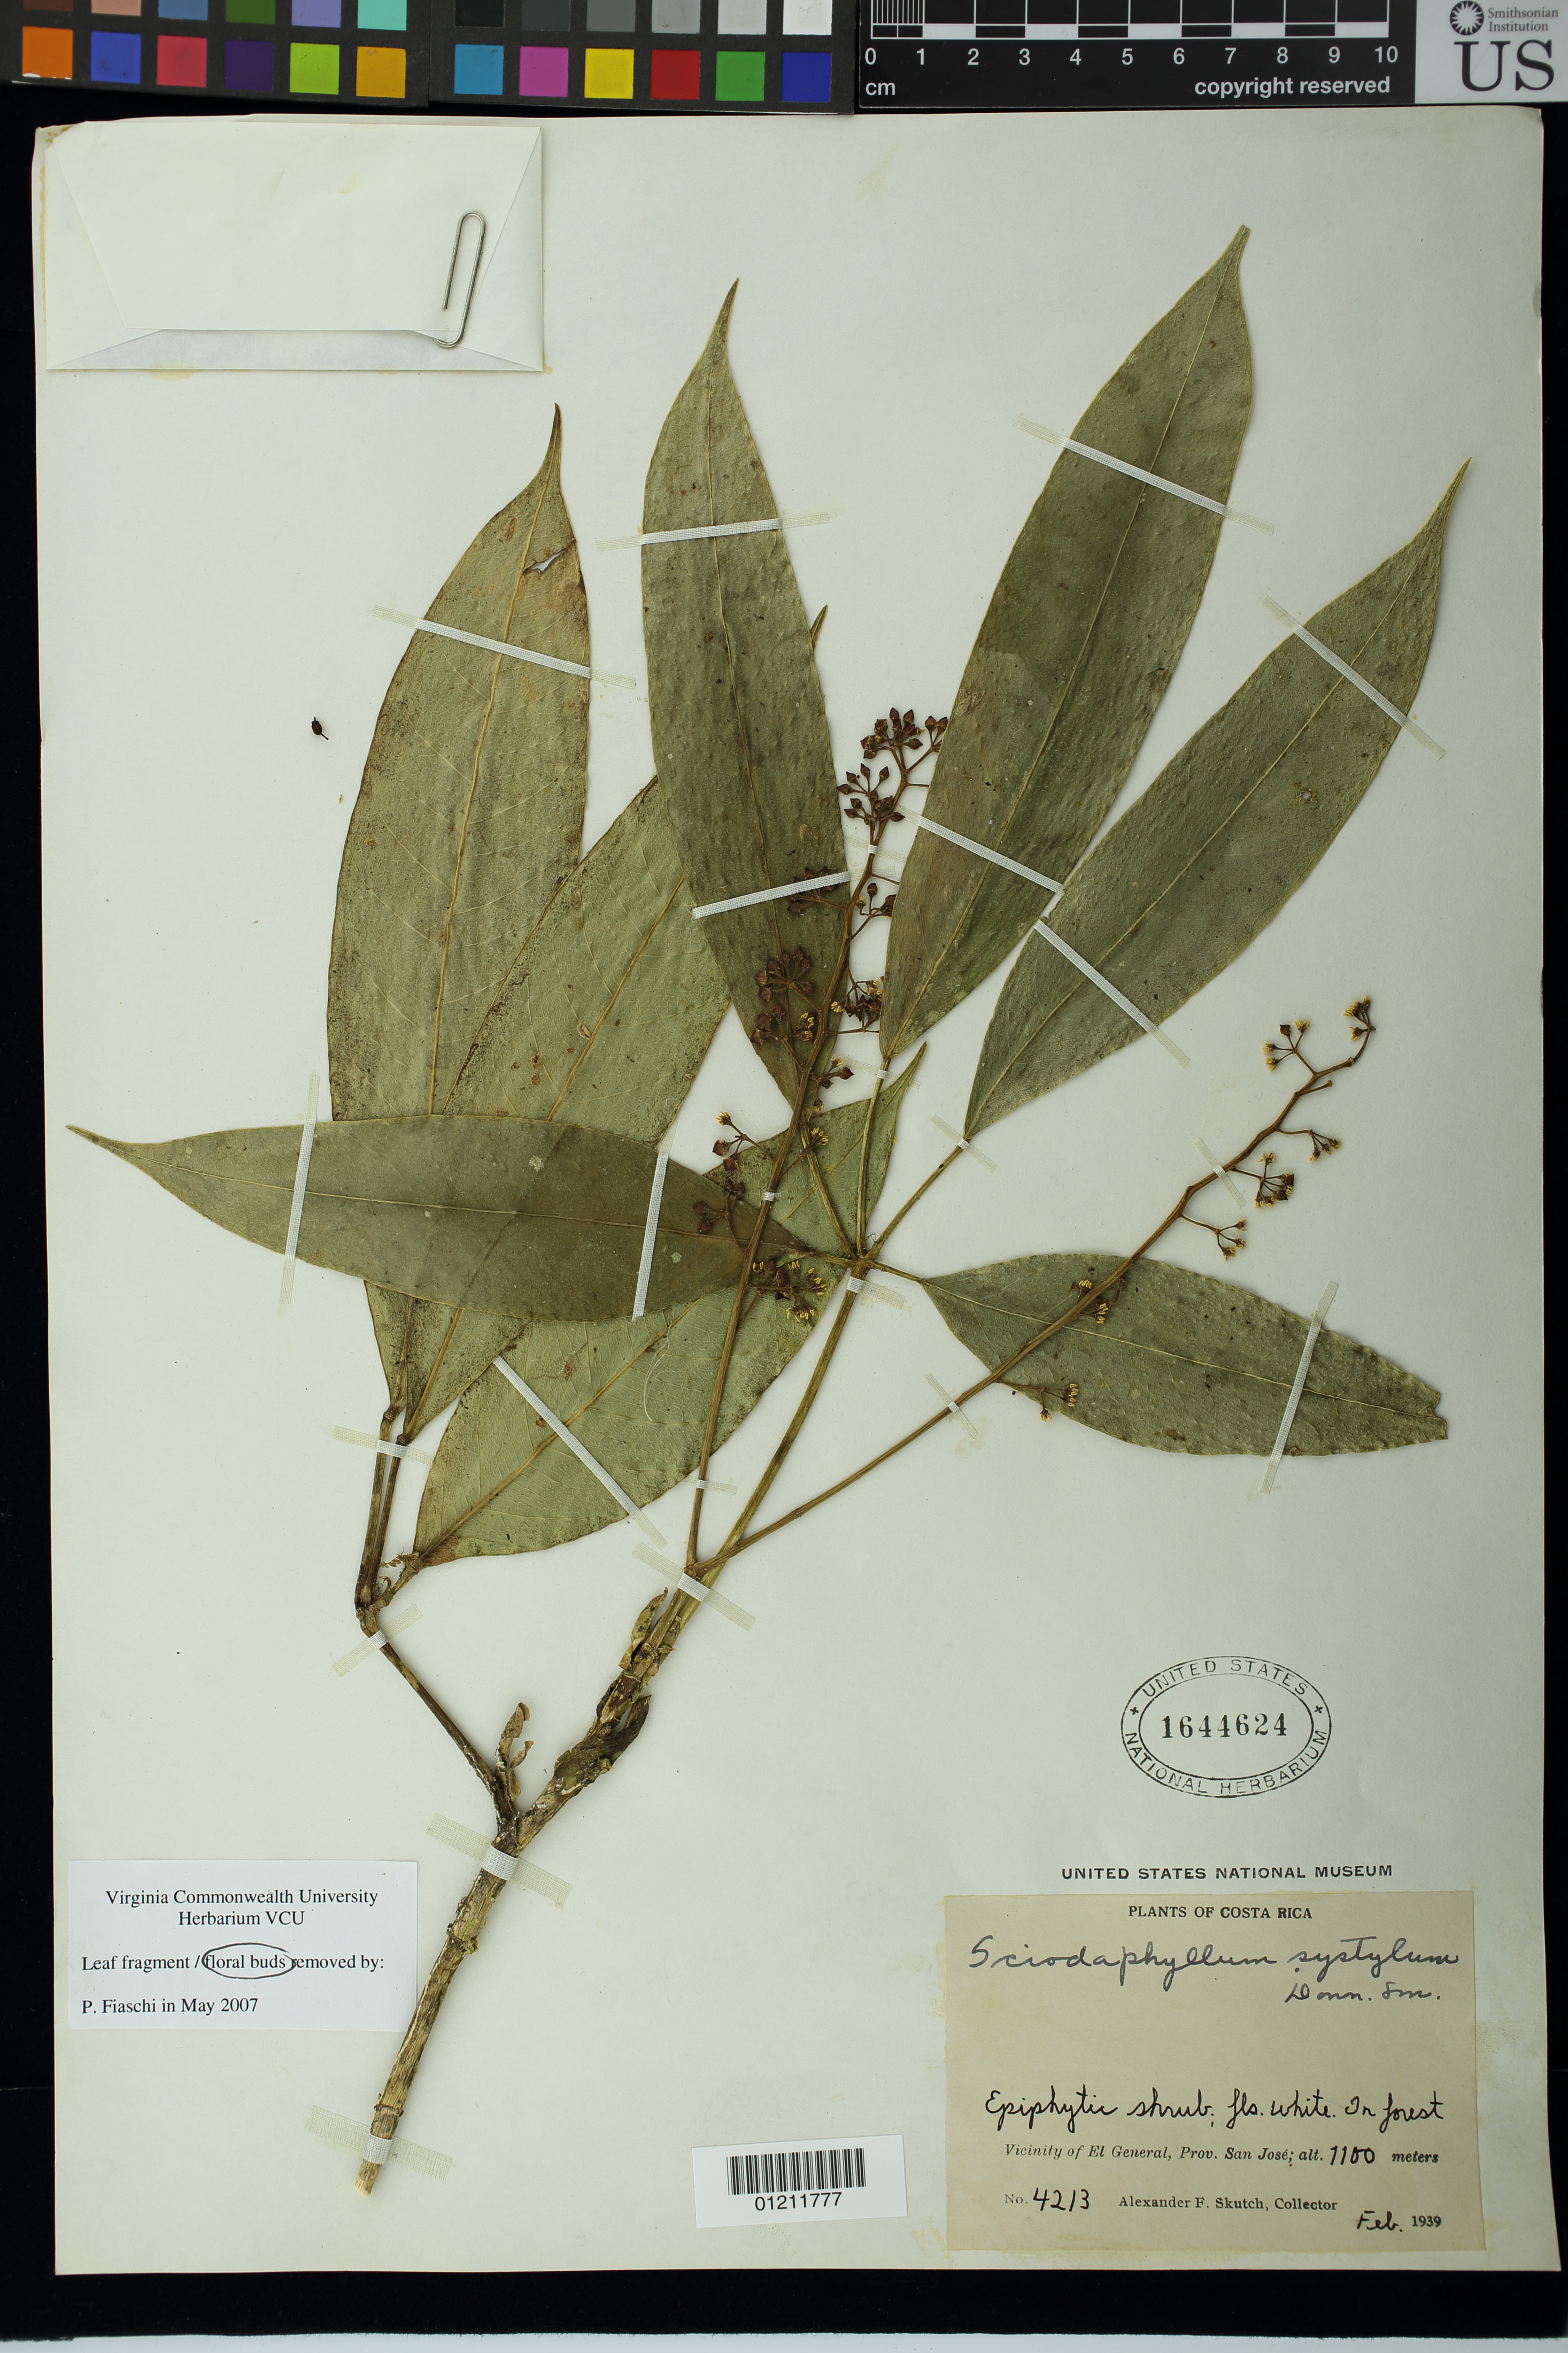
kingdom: Plantae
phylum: Tracheophyta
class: Magnoliopsida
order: Apiales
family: Araliaceae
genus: Schefflera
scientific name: Schefflera systyla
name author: (Donn. Sm.) R. Vig.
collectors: A. F. Skutch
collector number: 4213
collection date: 1939-02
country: Costa Rica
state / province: San José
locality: Vicinity of El General.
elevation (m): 1100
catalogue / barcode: US 1644624